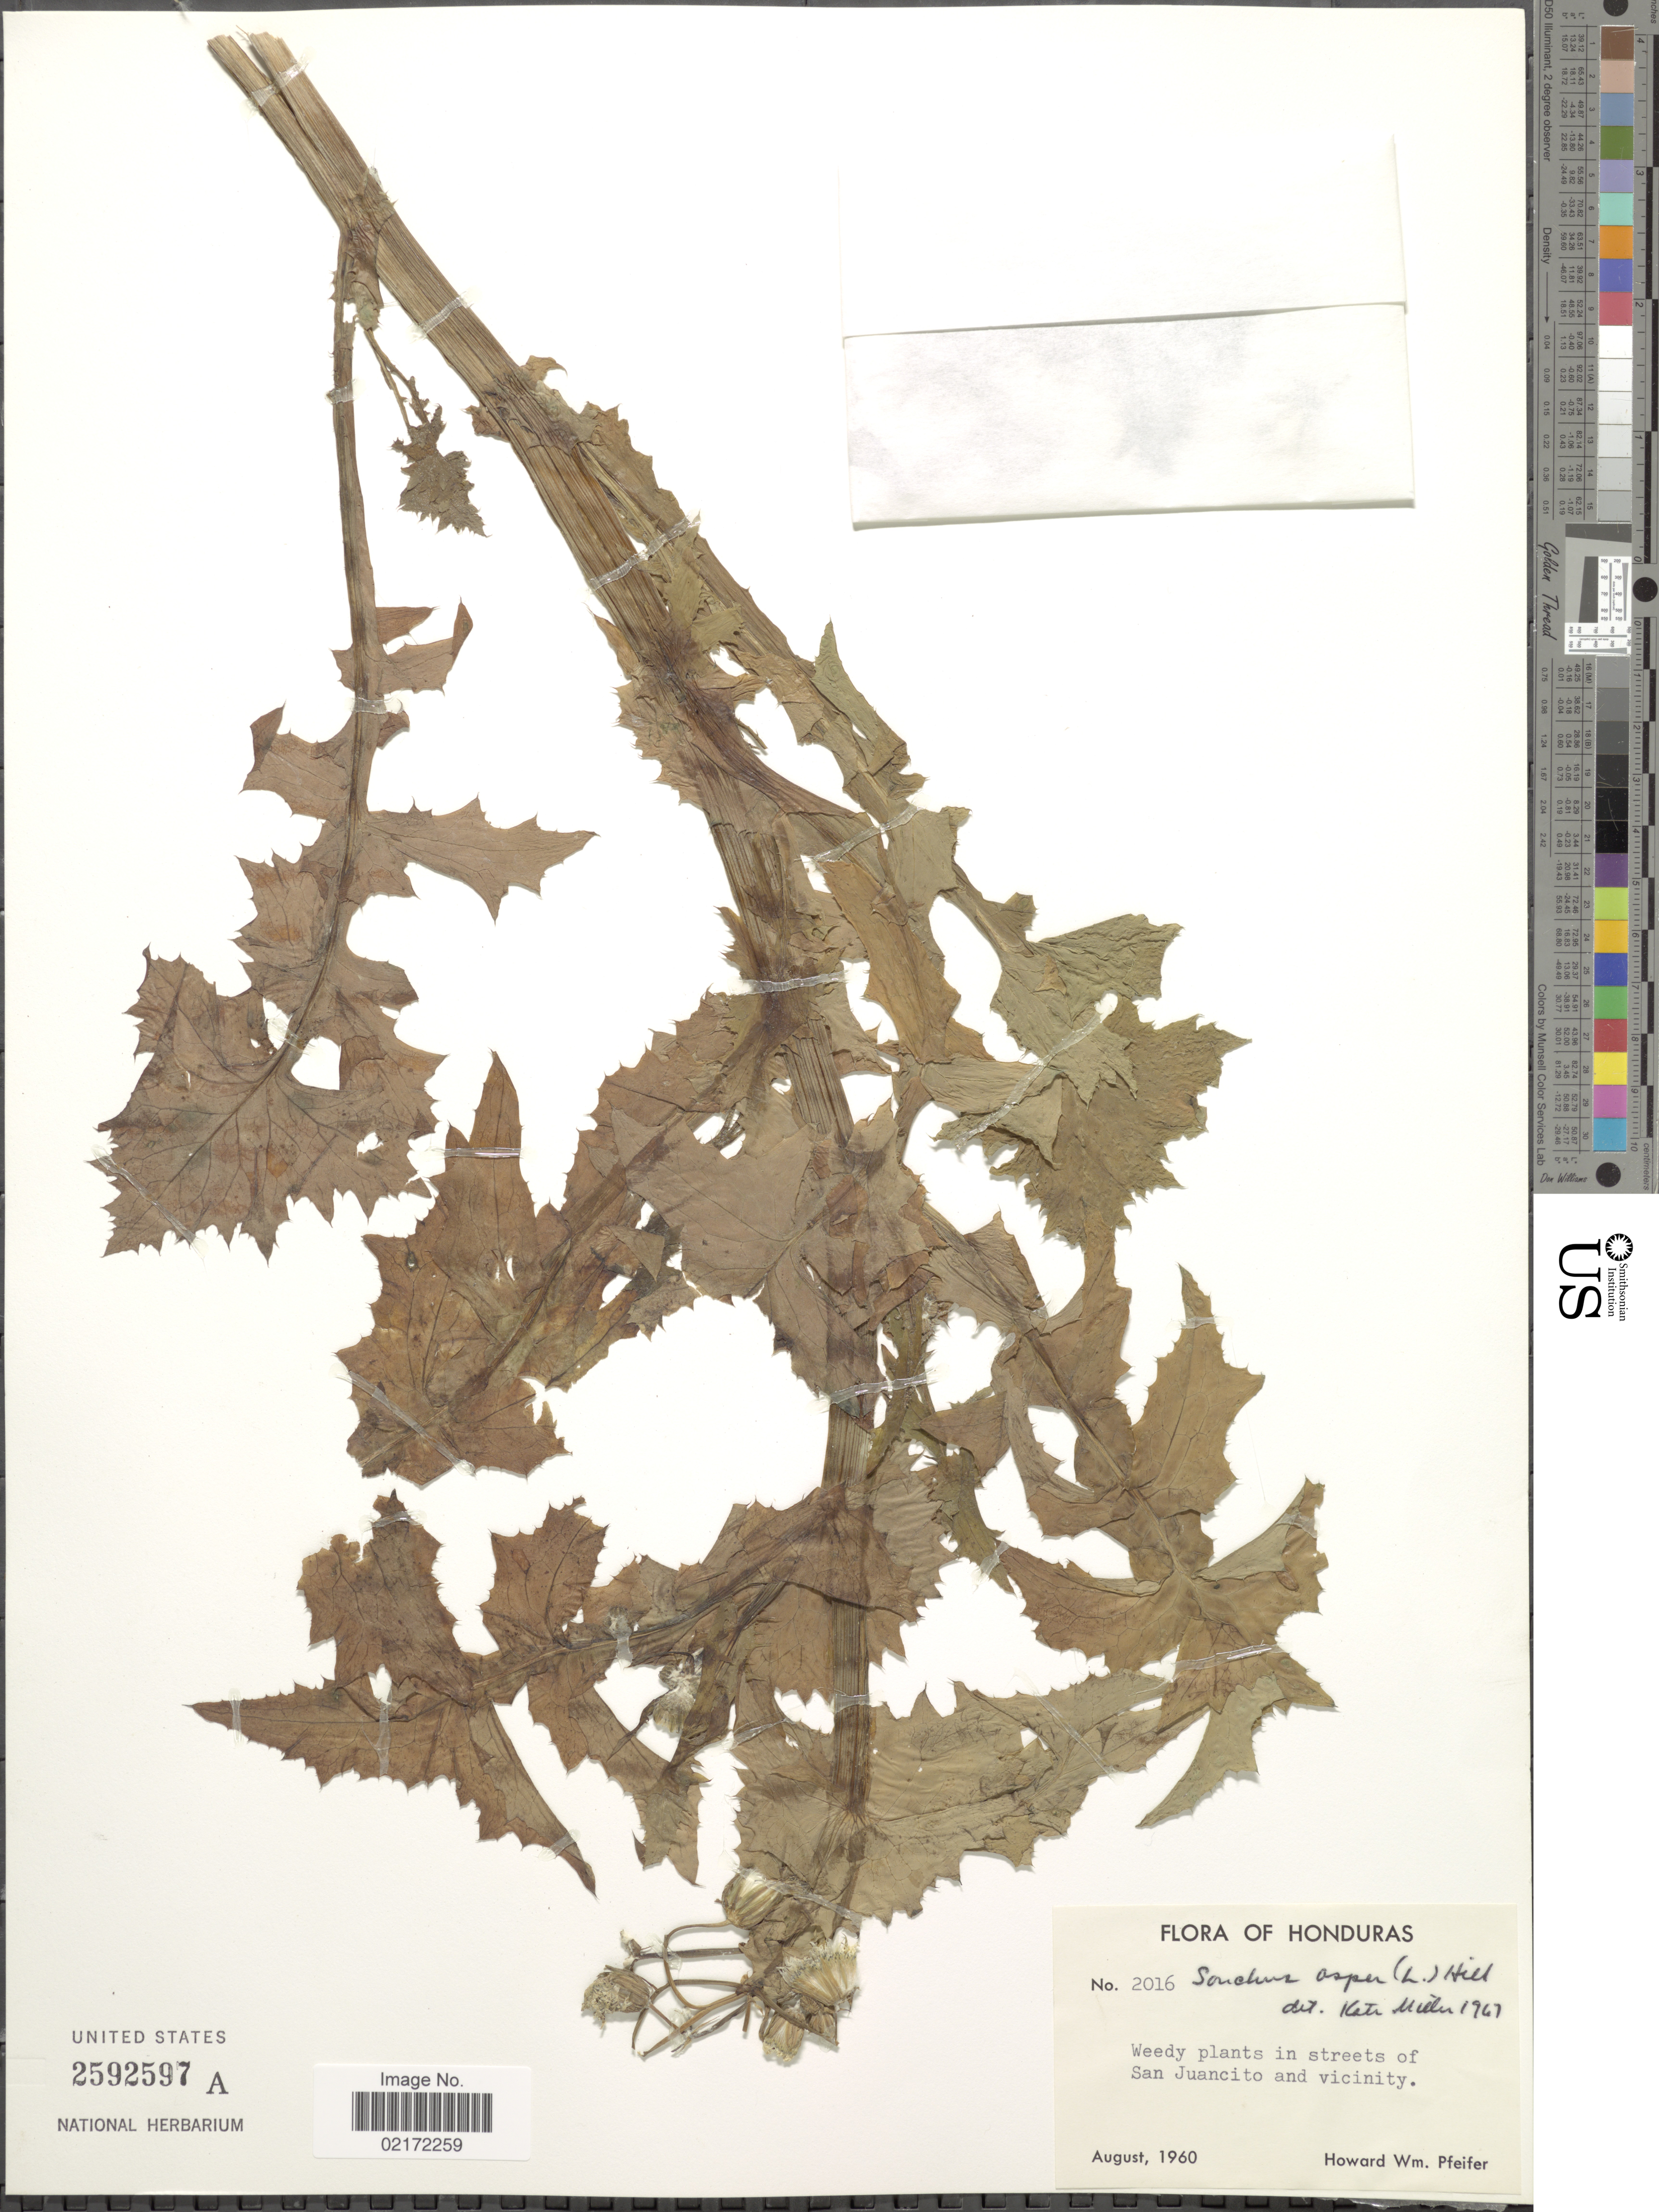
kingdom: Plantae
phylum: Tracheophyta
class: Magnoliopsida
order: Asterales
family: Asteraceae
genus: Sonchus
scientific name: Sonchus asper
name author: (L.) Hill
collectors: H. W. Pfeifer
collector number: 2016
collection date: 1960-08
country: Honduras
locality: Weedy plants in streets of San Juancito and vicinity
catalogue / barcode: US 2592597A